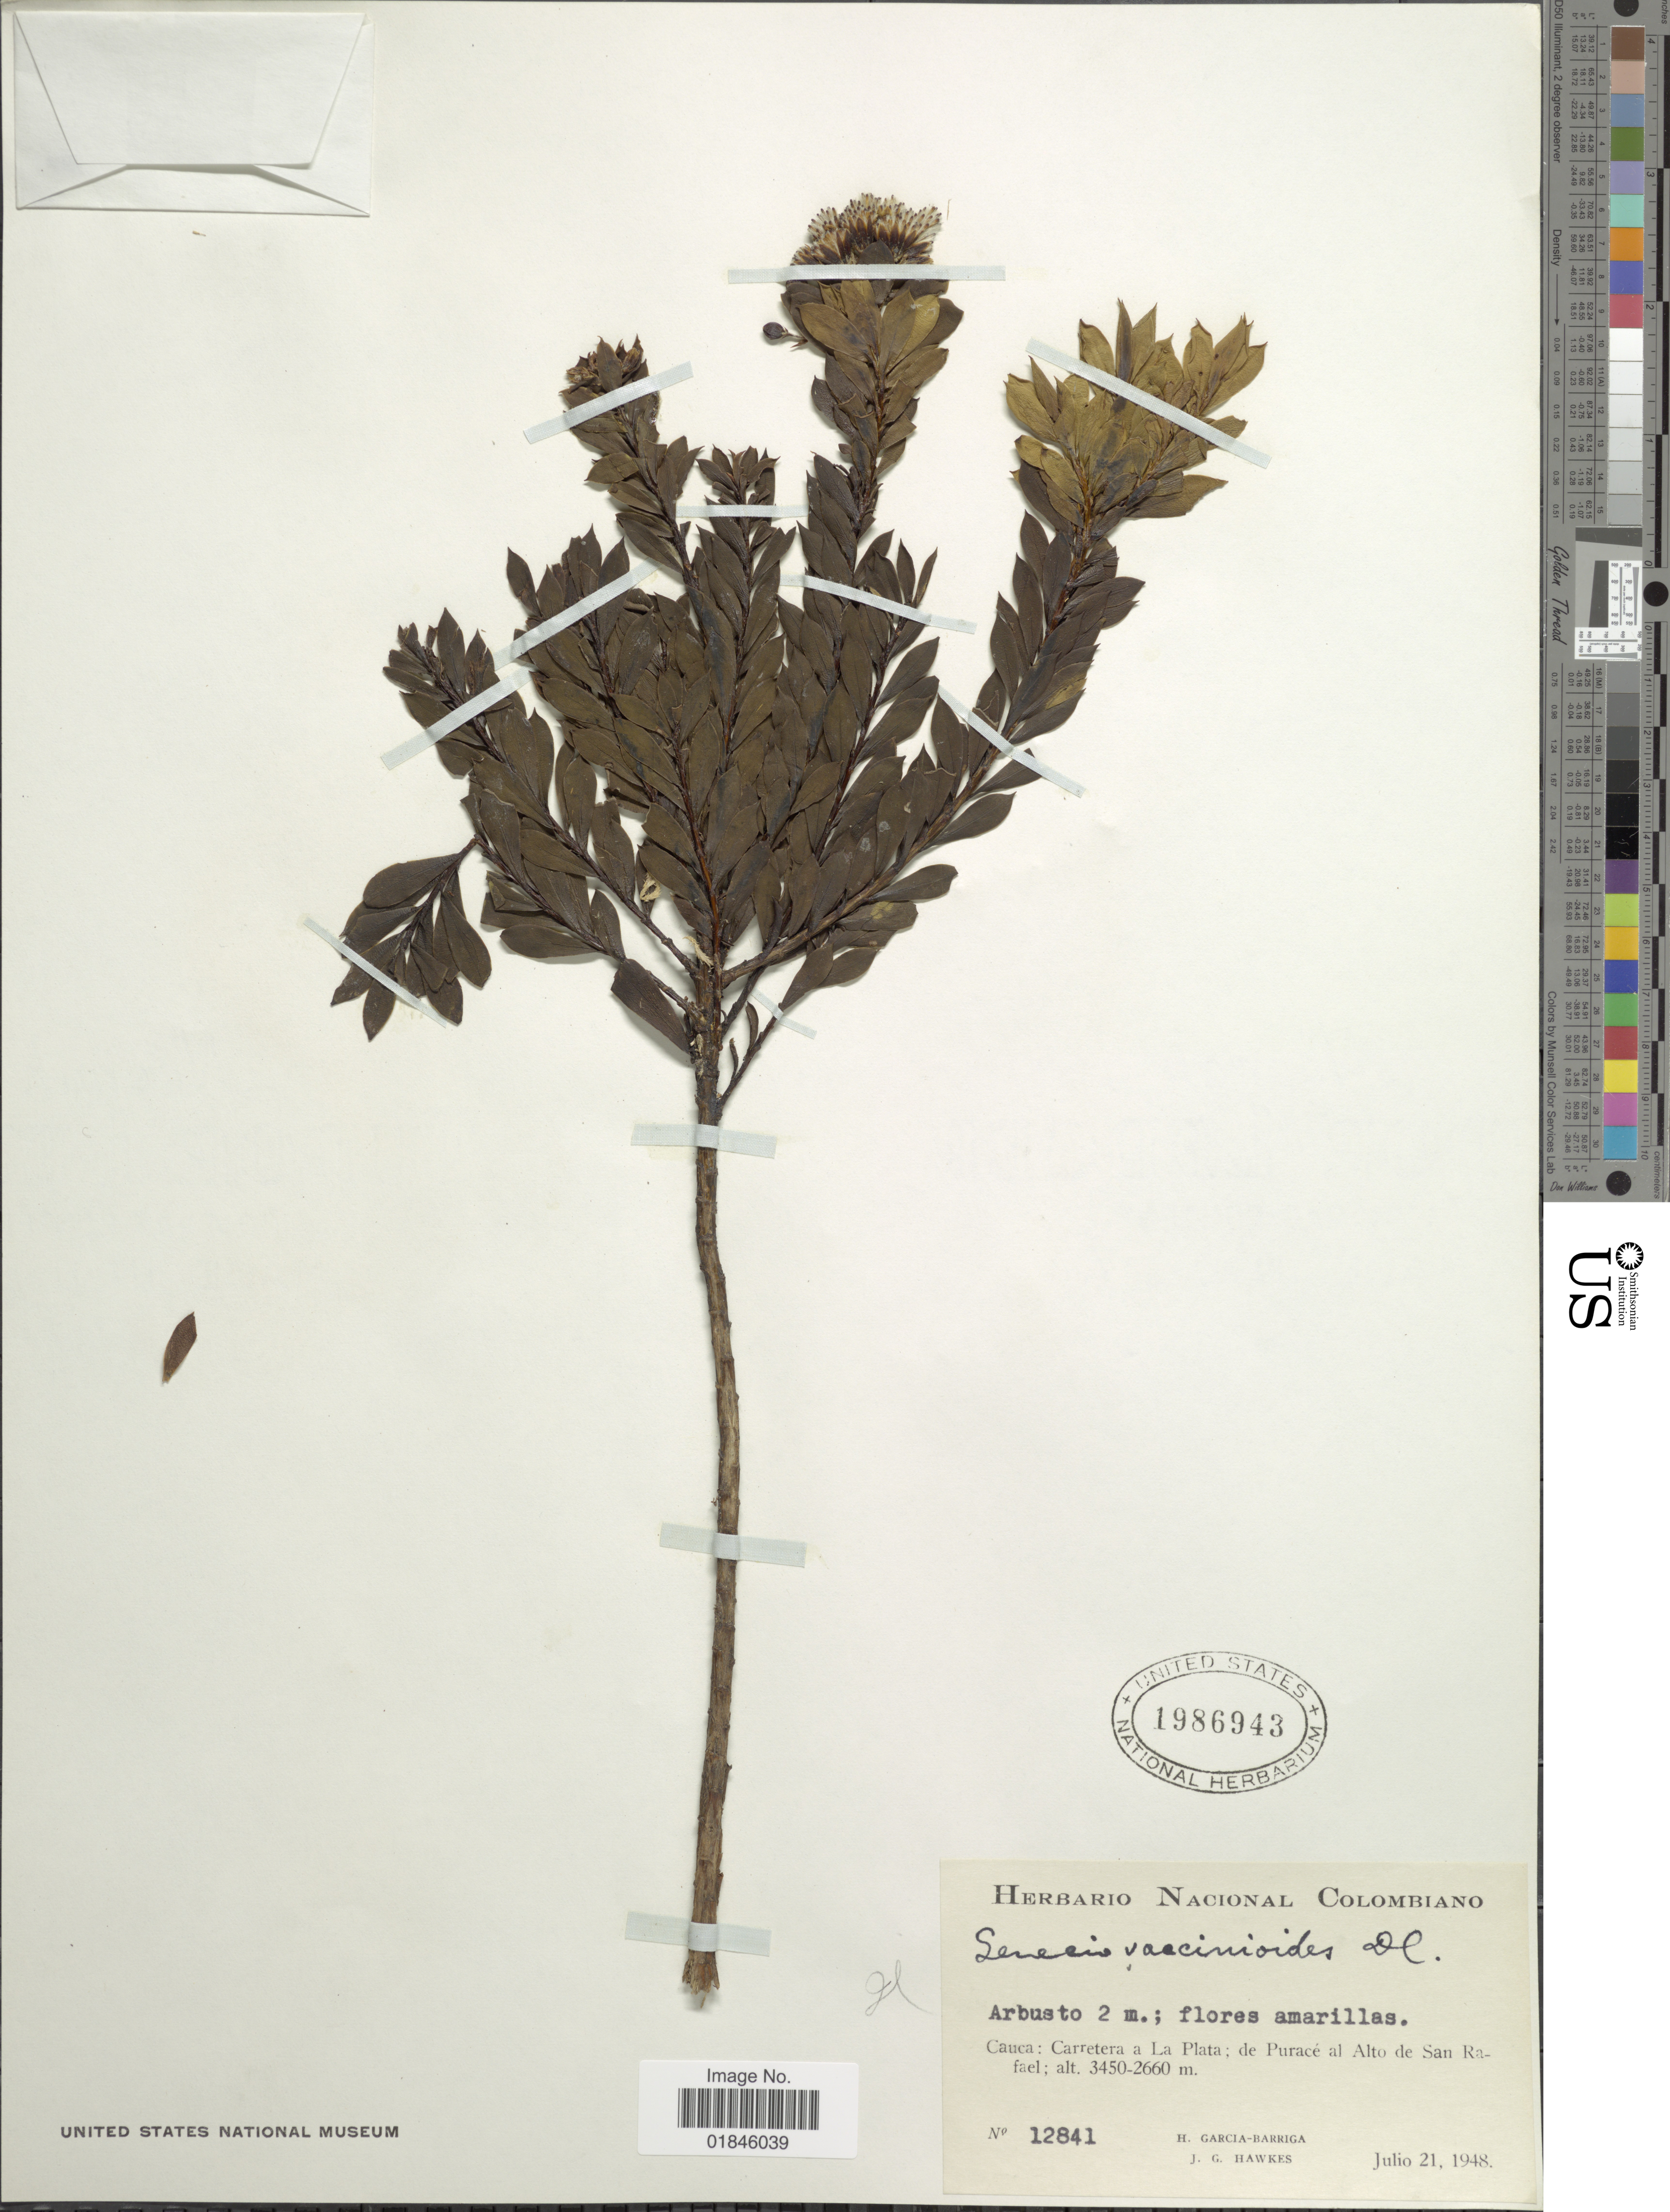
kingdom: Plantae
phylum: Tracheophyta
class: Magnoliopsida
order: Asterales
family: Asteraceae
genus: Pentacalia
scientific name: Pentacalia vaccinioides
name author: (Kunth) Cuatrec.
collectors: H. García Barriga & J. Hawkes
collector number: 12841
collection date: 1948-07-21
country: Colombia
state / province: Cauca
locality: Cauca: Carretera a La Plata; de Puracé al Alto de San Rafael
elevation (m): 2660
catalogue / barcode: US 1986943